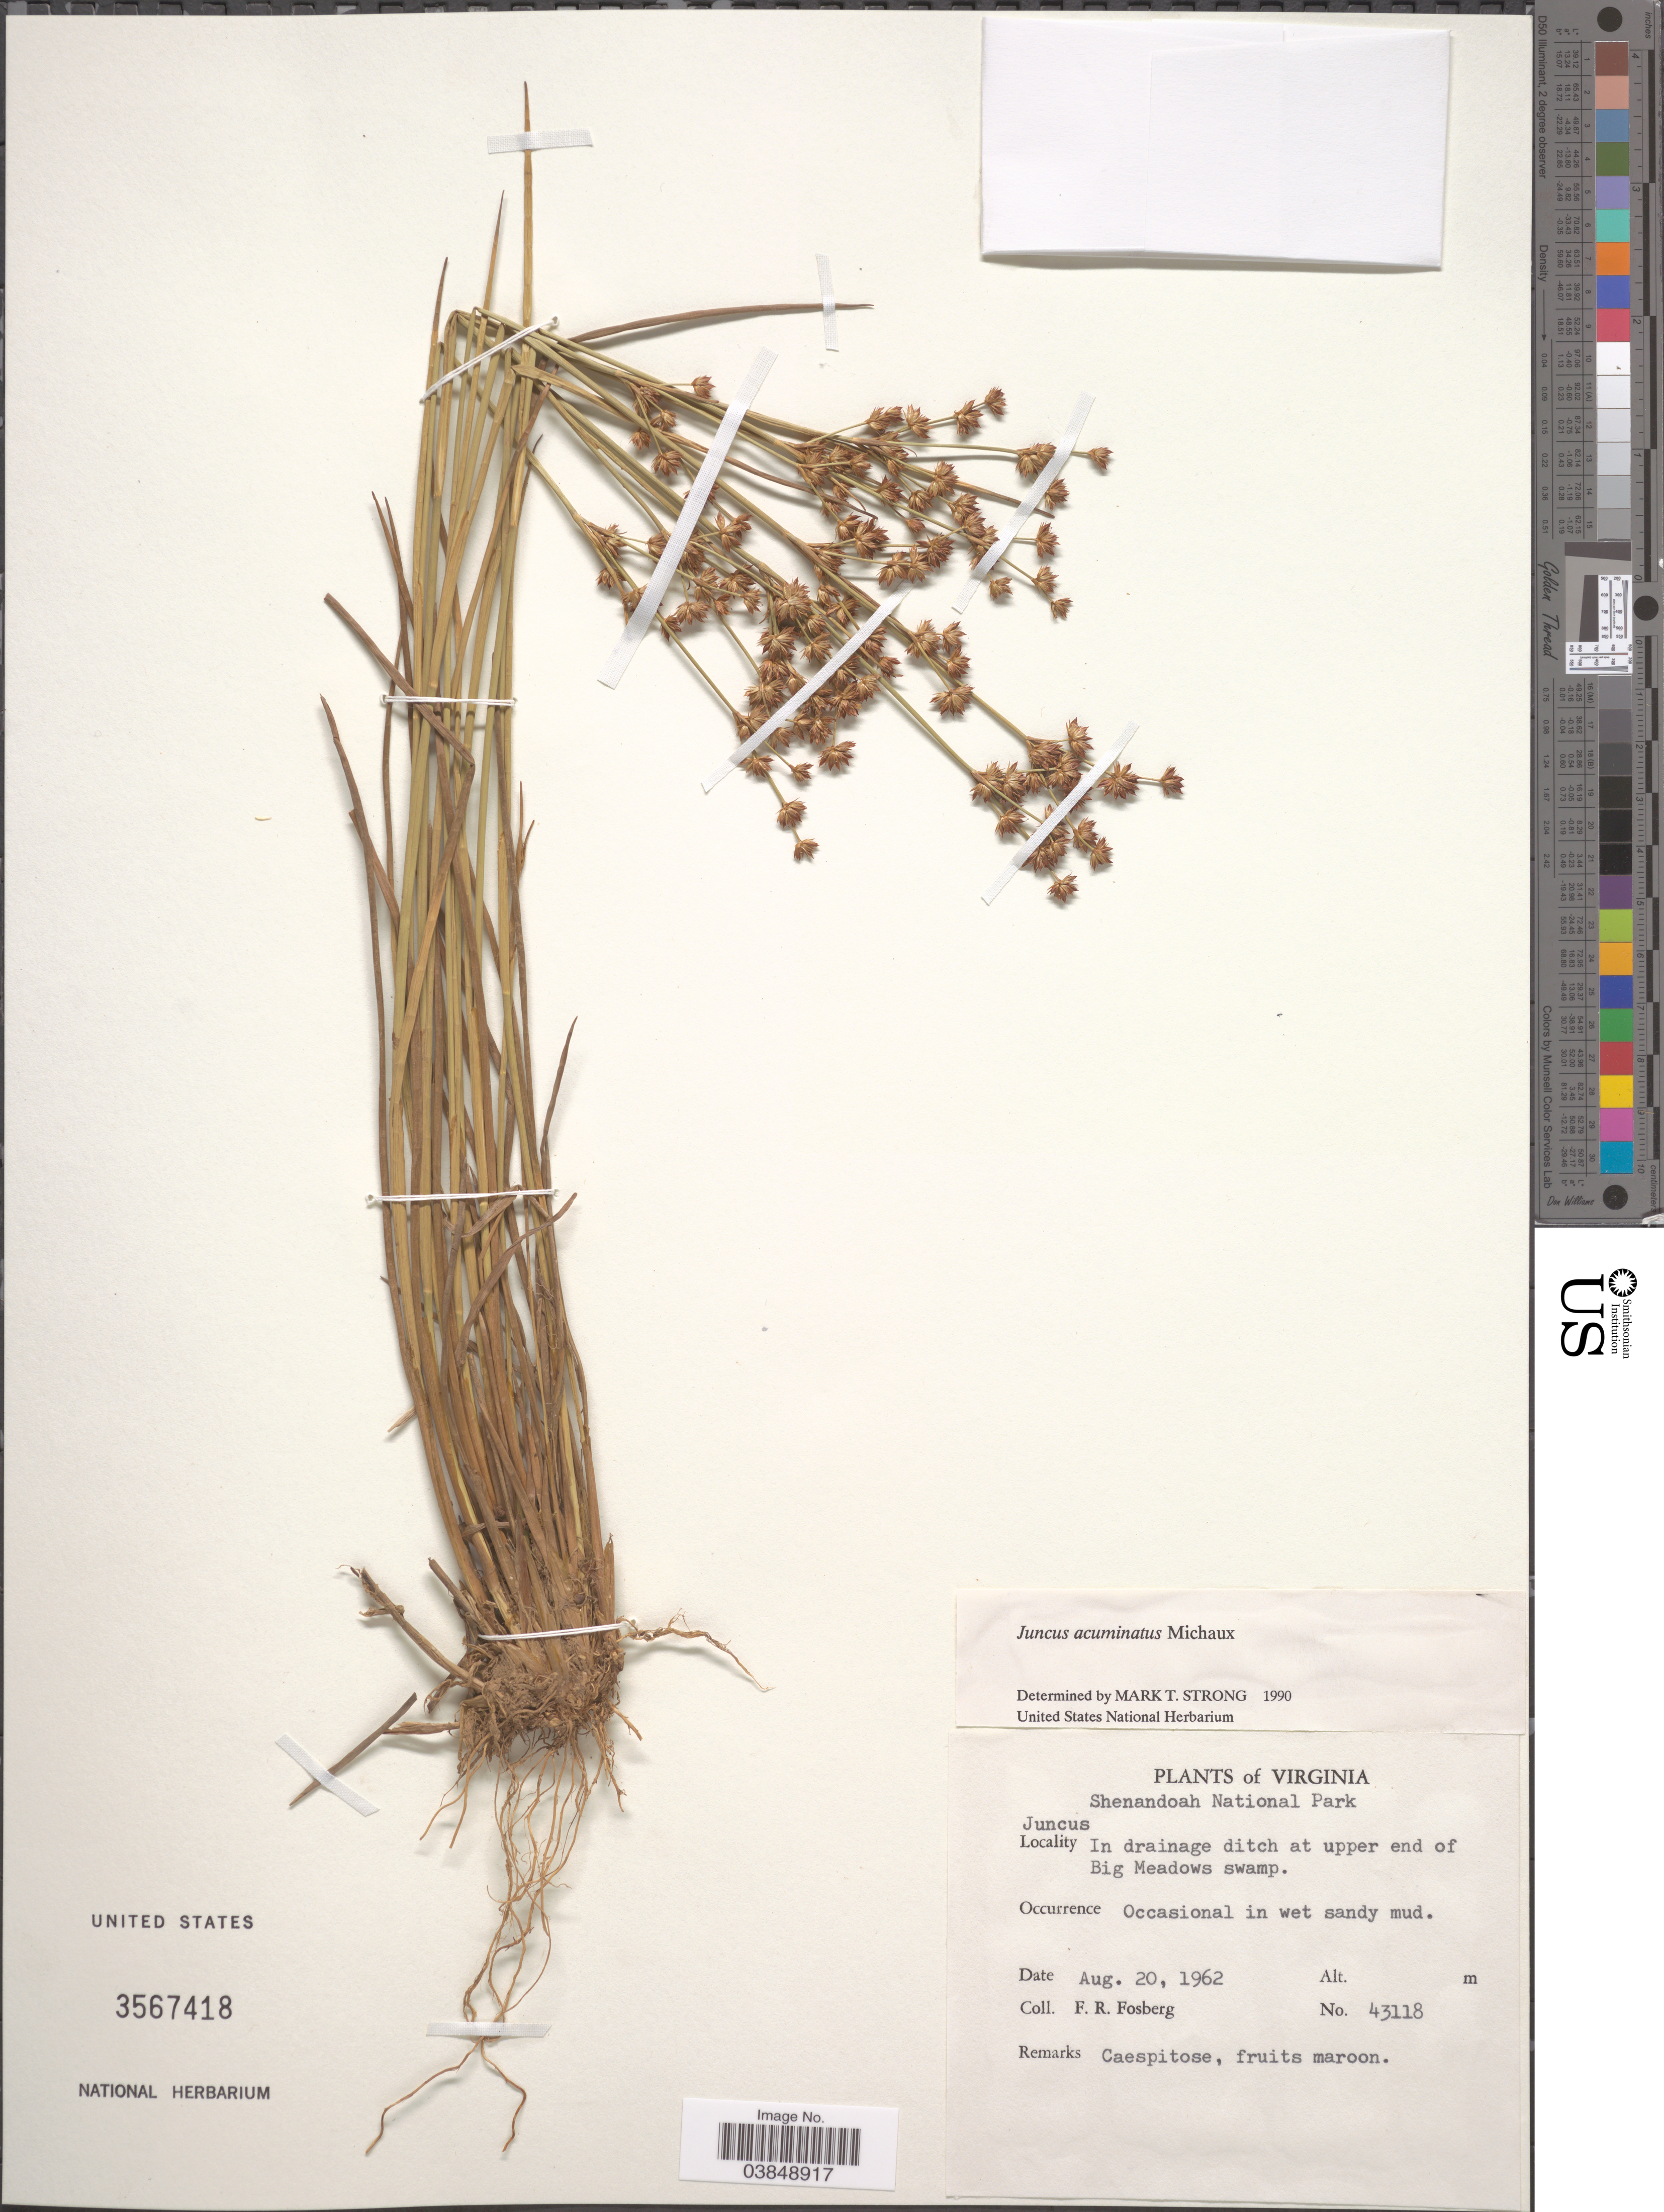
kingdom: Plantae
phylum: Tracheophyta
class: Liliopsida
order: Poales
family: Juncaceae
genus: Juncus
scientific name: Juncus acuminatus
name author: Michx.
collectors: F. R. Fosberg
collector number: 43118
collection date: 1962-08-20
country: United States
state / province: Virginia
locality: Shenandoah National Park. At upper end of Big Meadows swamp.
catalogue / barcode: US 3567418